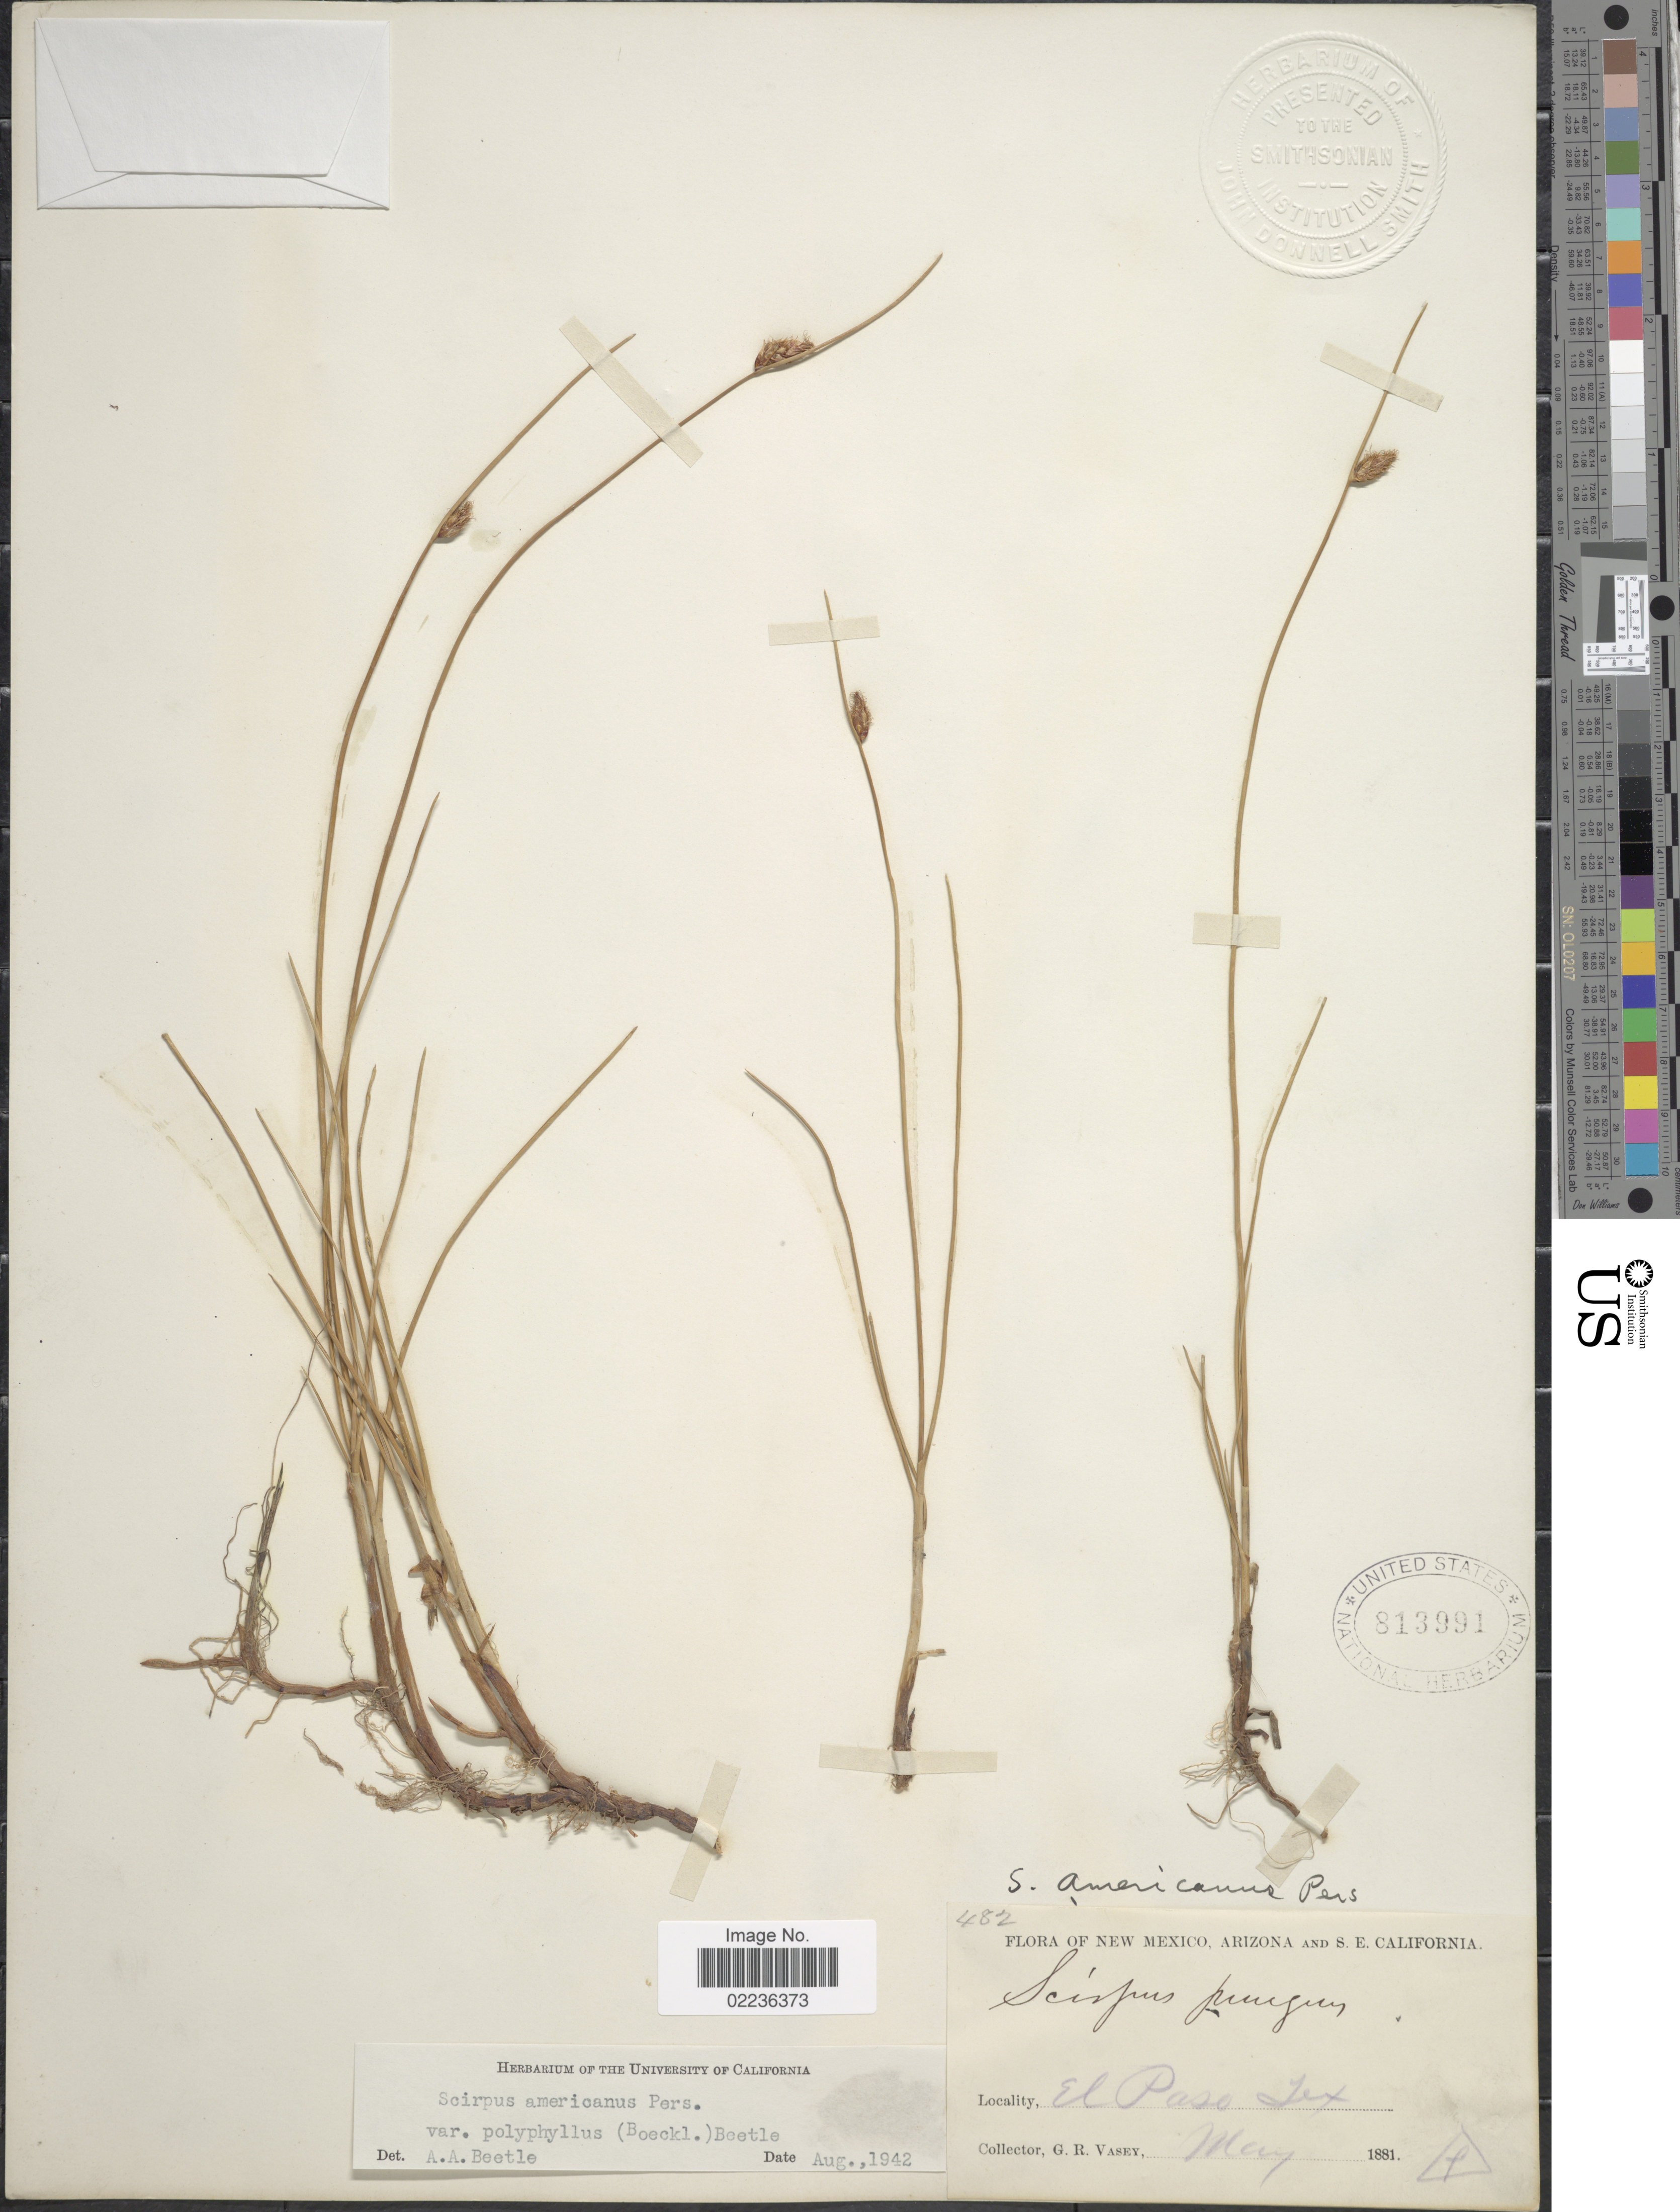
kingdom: Plantae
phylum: Tracheophyta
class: Liliopsida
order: Poales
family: Cyperaceae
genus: Schoenoplectus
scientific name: Schoenoplectus pungens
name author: (Vahl) Palla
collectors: G. R. Vasey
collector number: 482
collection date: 1881-05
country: United States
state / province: Texas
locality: El Paso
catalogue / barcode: US 813991